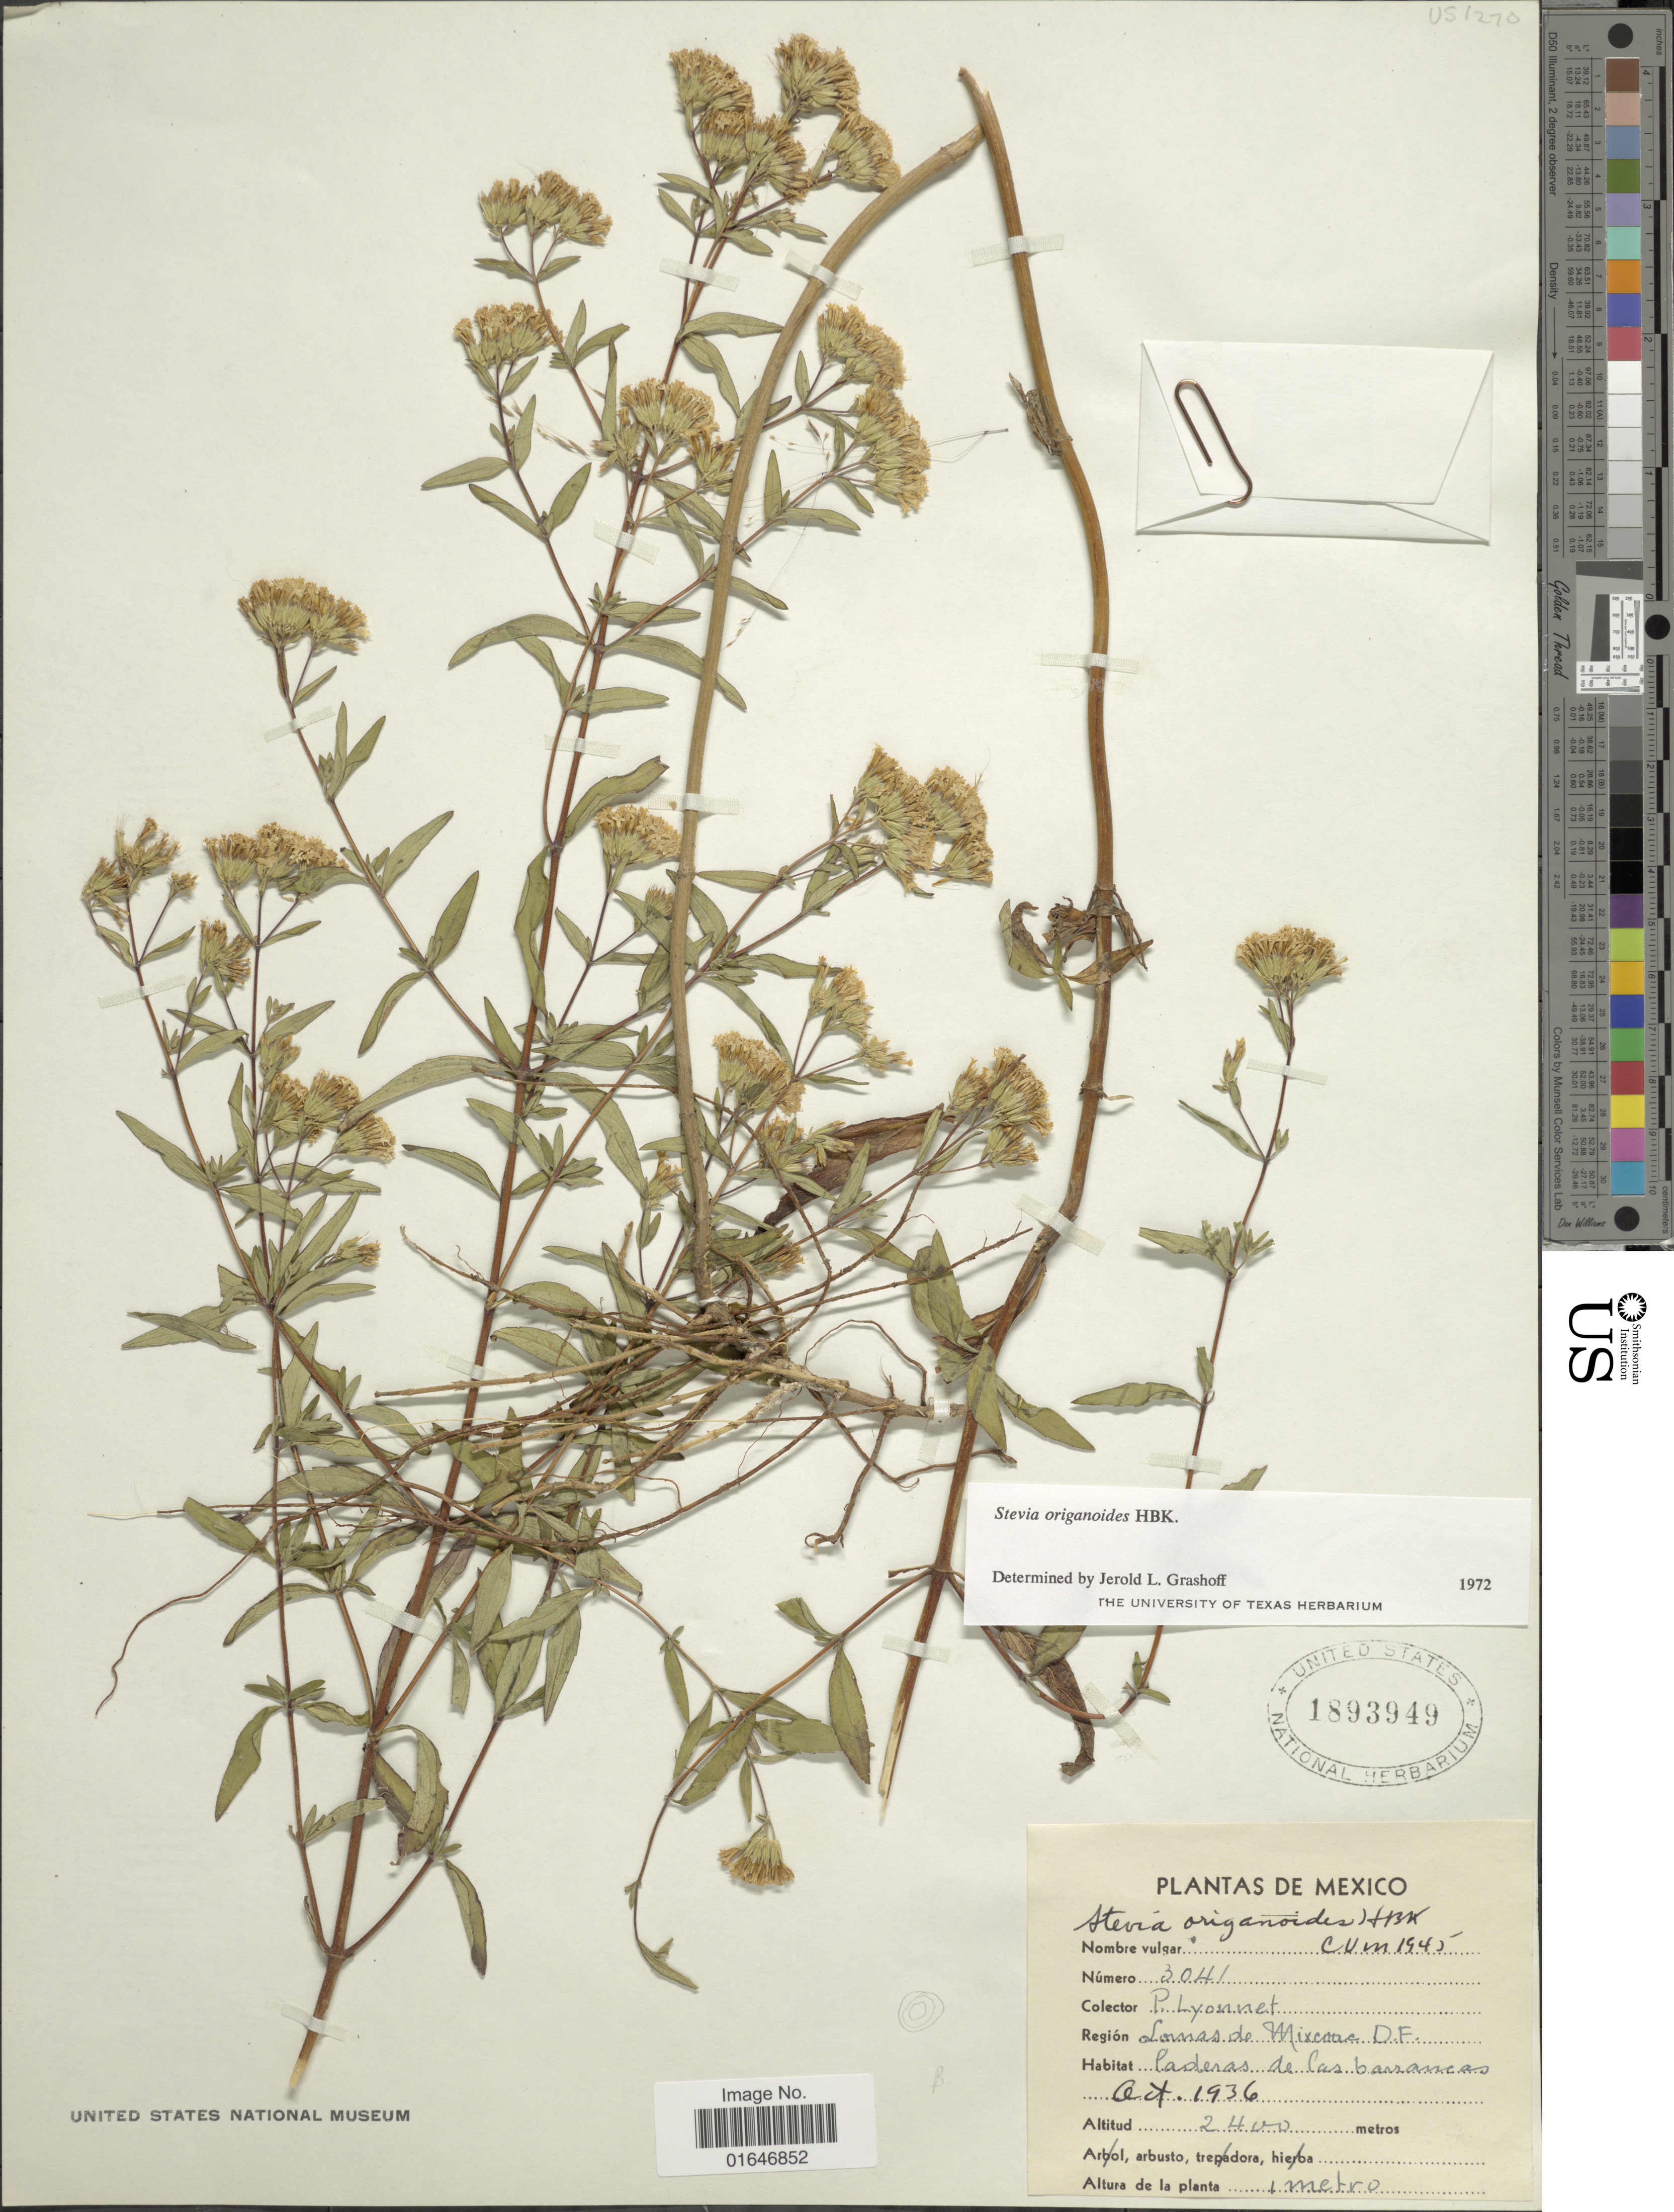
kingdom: Plantae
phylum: Tracheophyta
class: Magnoliopsida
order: Asterales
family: Asteraceae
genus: Stevia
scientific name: Stevia origanoides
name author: Kunth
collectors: P. Lyonnet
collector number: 3041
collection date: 1936-10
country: Mexico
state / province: Distrito Federal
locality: Lomas de Mixcoac, laderas de las barrancas.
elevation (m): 2400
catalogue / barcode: US 1893949